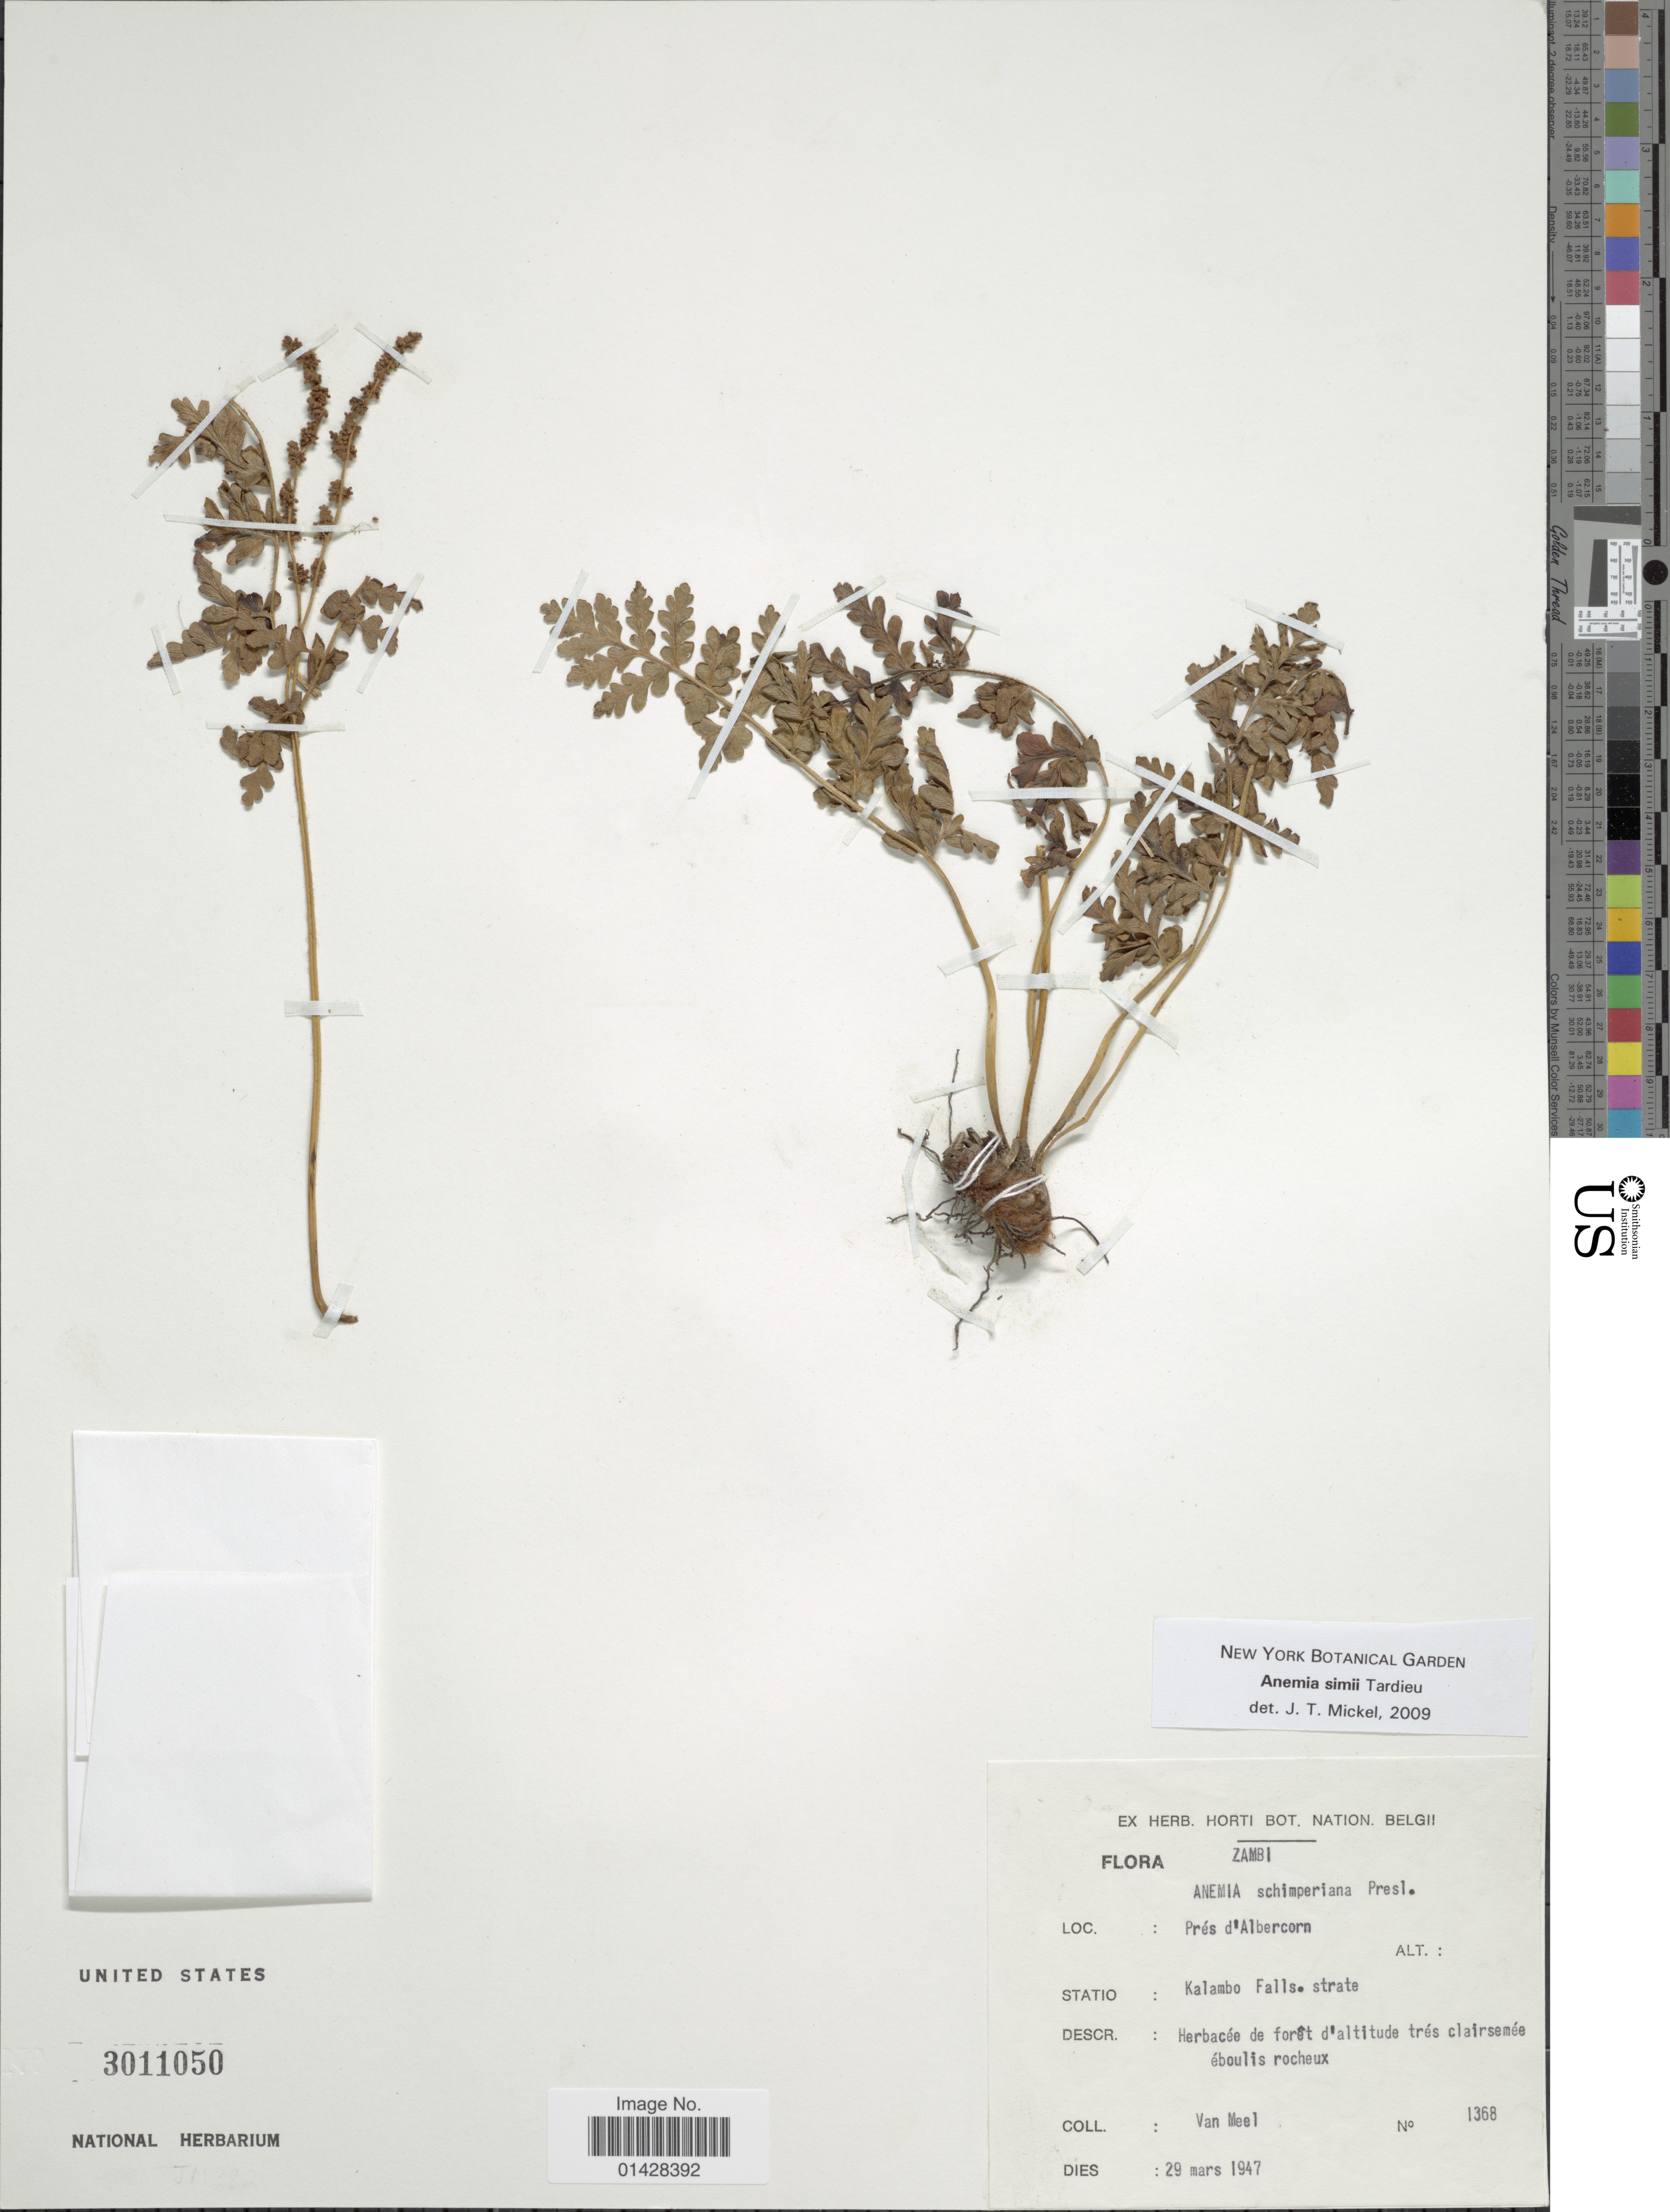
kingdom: Plantae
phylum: Tracheophyta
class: Polypodiopsida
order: Schizaeales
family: Anemiaceae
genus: Anemia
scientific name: Anemia simii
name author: Tardieu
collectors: Van Meel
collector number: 1368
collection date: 1947-03-29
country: Zambia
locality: Zambi, Prés d'Albercorn, Statio: Kalambo Falls strate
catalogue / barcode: US 3011050